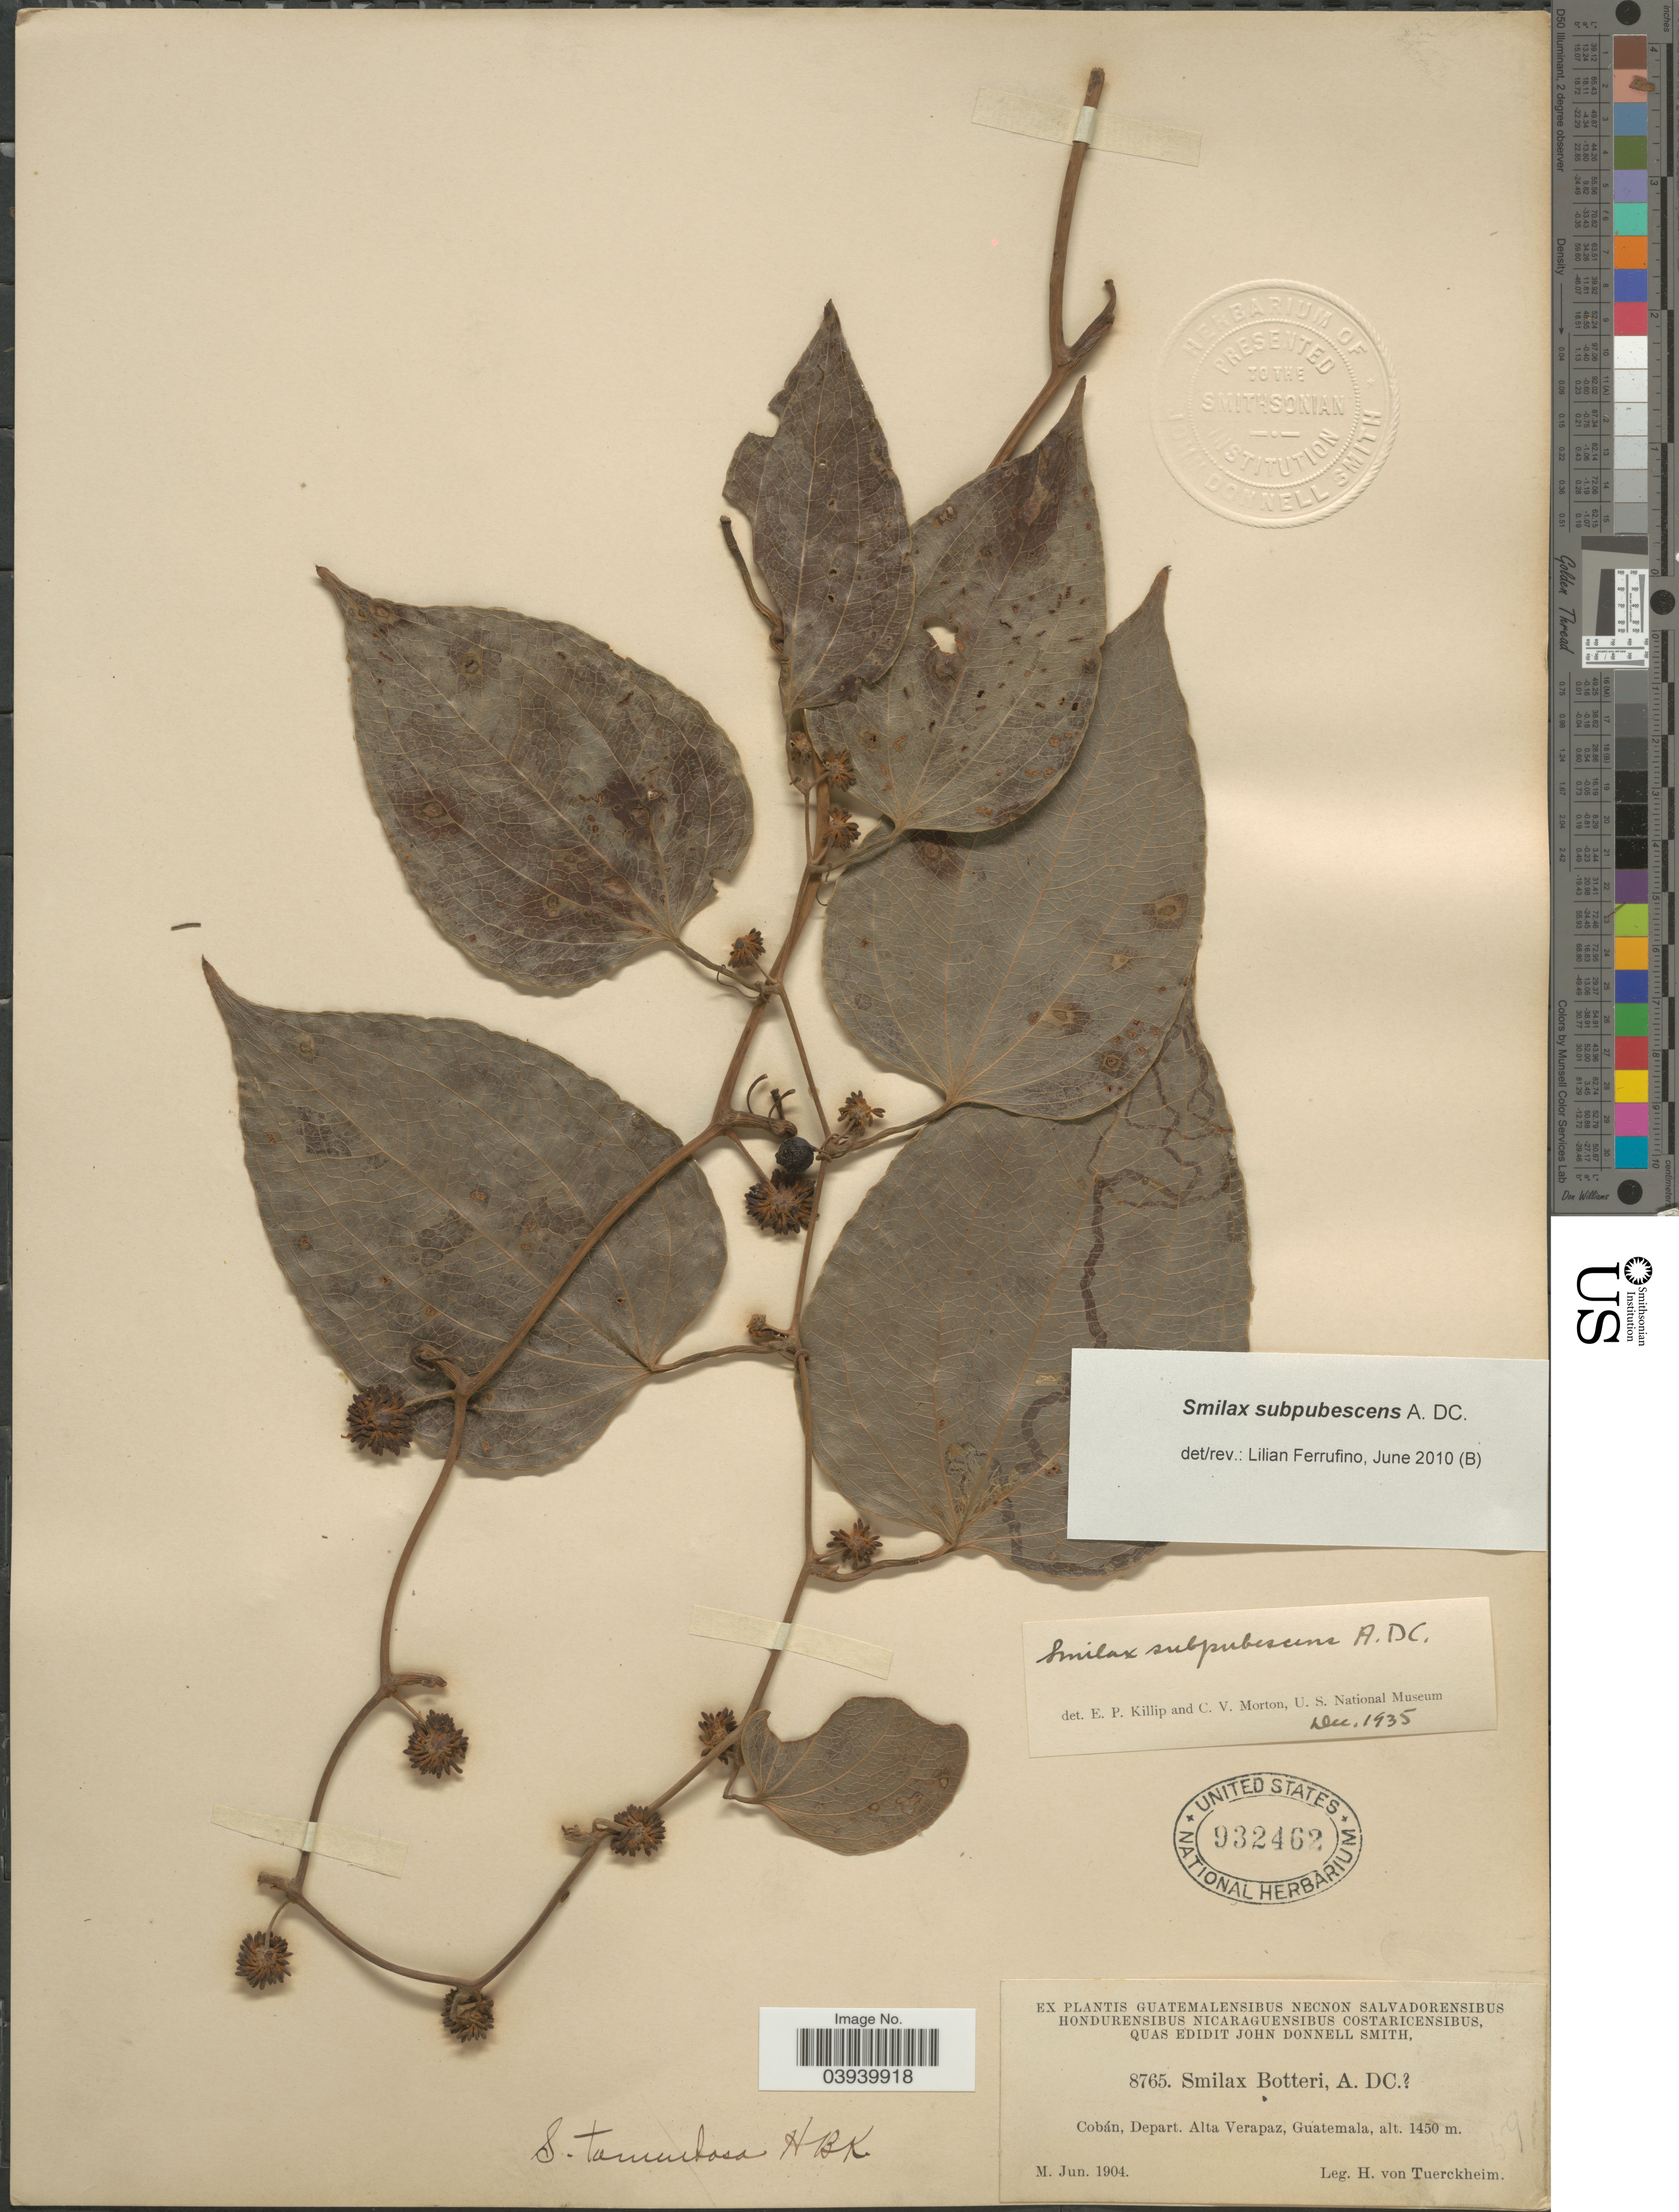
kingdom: Plantae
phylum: Tracheophyta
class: Liliopsida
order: Liliales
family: Smilacaceae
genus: Smilax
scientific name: Smilax subpubescens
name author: A. DC.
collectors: H. von Türckheim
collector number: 8765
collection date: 1904-06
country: Guatemala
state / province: Alta Verapaz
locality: Cobán, Depart. Alta Verapaz.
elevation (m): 1450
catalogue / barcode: US 932462